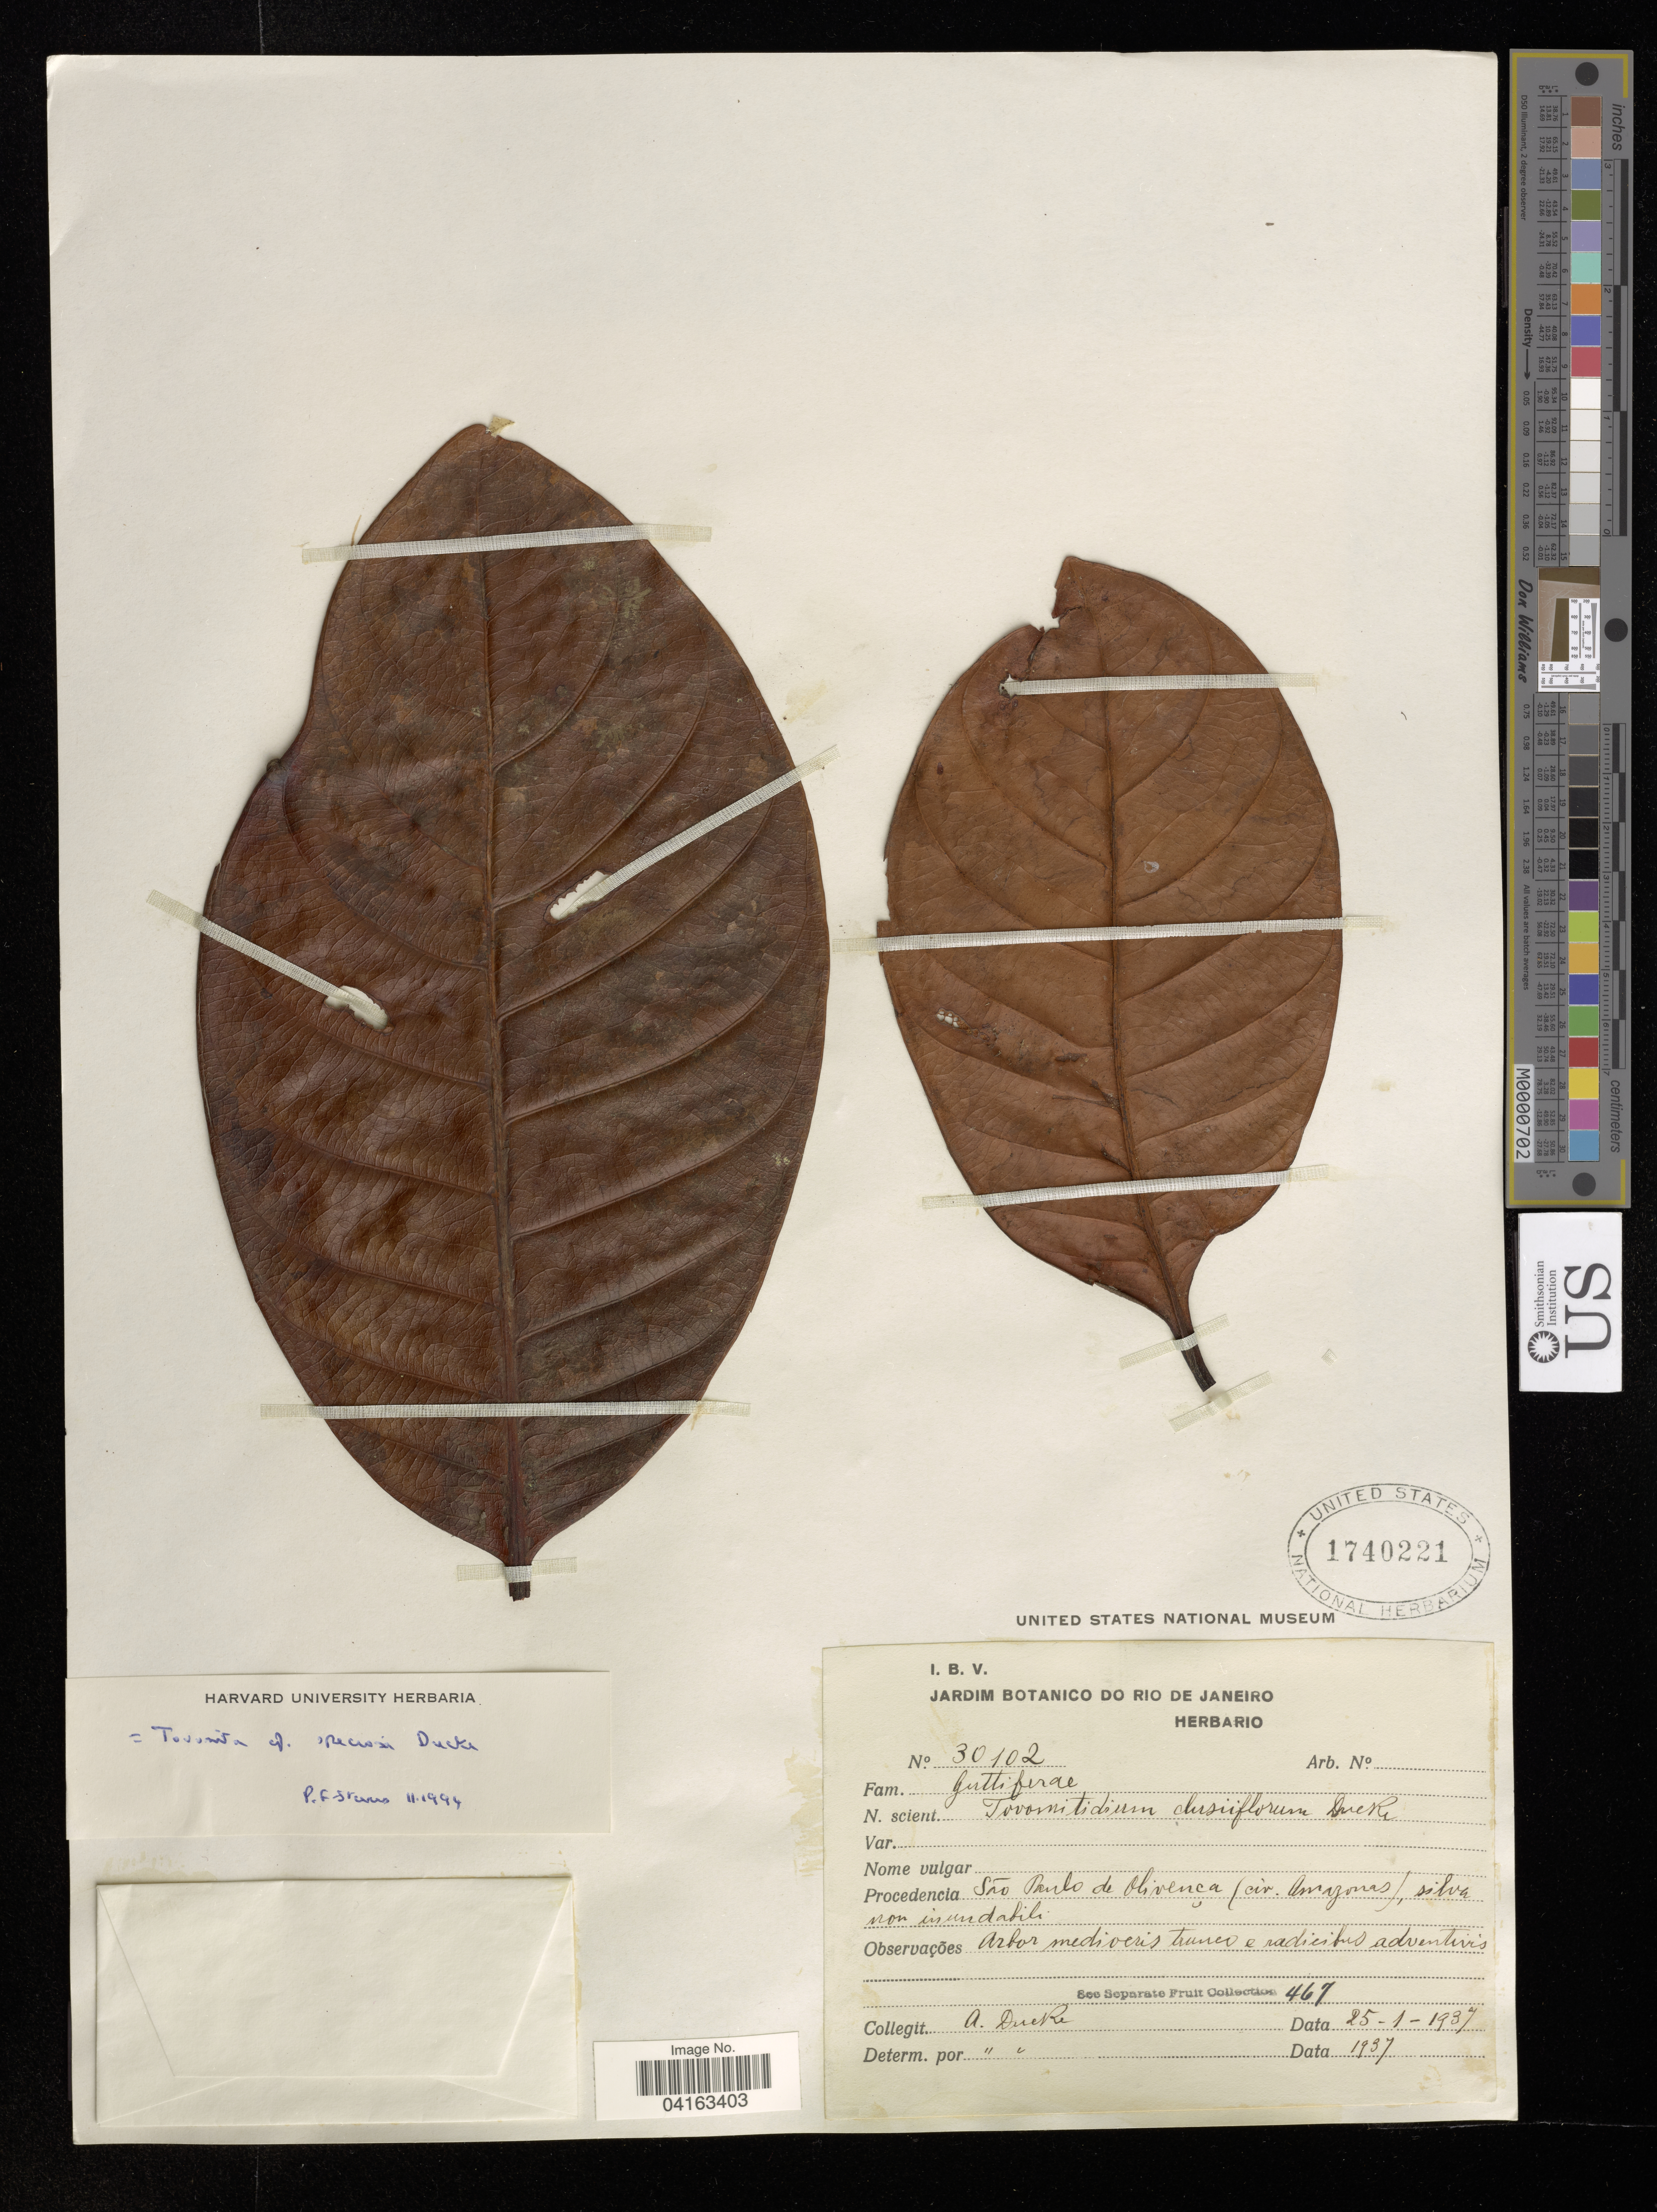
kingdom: Plantae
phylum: Tracheophyta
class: Magnoliopsida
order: Malpighiales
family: Clusiaceae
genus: Tovomita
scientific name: Tovomita speciosa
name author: Ducke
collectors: A. Ducke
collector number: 30102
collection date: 1937-01-25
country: Brazil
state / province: Amazonas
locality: São Paolo de Olivenço, silva non inundabili.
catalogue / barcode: US 1740221